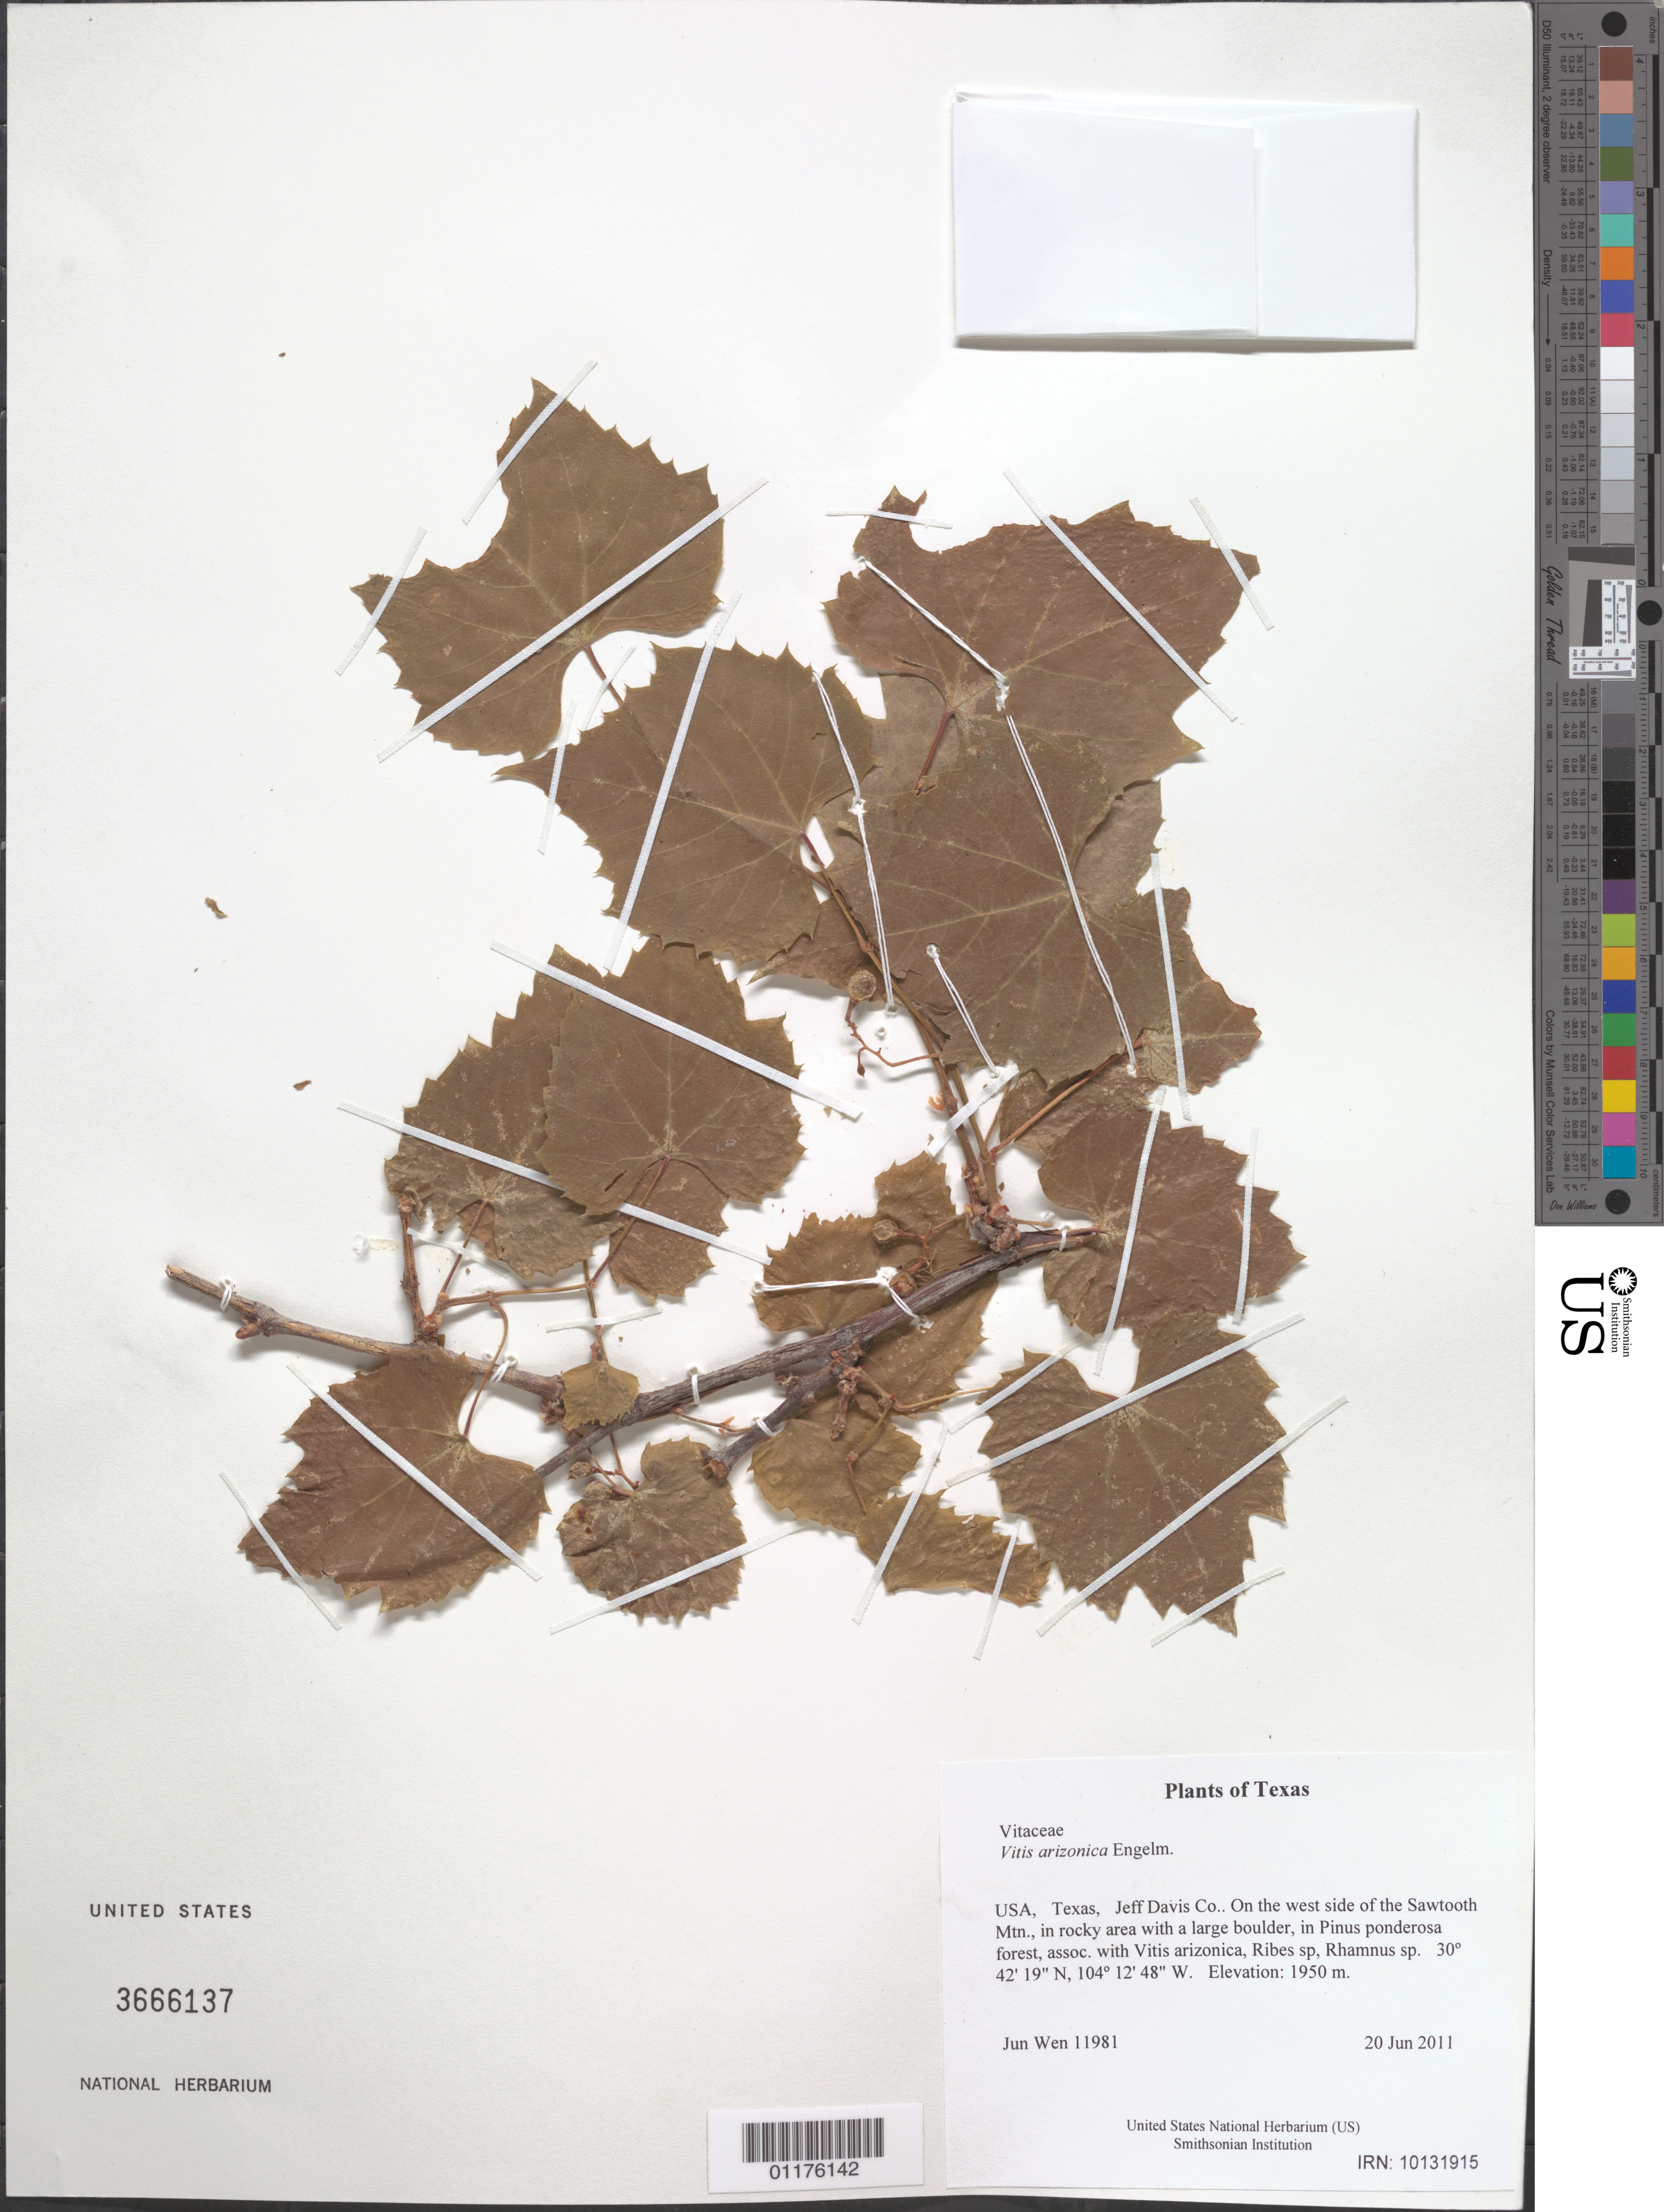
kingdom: Plantae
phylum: Tracheophyta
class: Magnoliopsida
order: Vitales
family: Vitaceae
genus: Vitis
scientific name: Vitis arizonica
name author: Engelm.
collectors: J. Wen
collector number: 11981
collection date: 2011-06-20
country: United States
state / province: Texas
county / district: Jeff Davis Co.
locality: On the west side of the Sawtooth Mtn., in rocky area with a large boulder, in Pinus ponderosa forest, assoc. with Vitis arizonica, Ribes sp, Rhamnus sp.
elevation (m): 1950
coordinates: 30 42.310 N, 104 12.803 W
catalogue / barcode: US 3666137